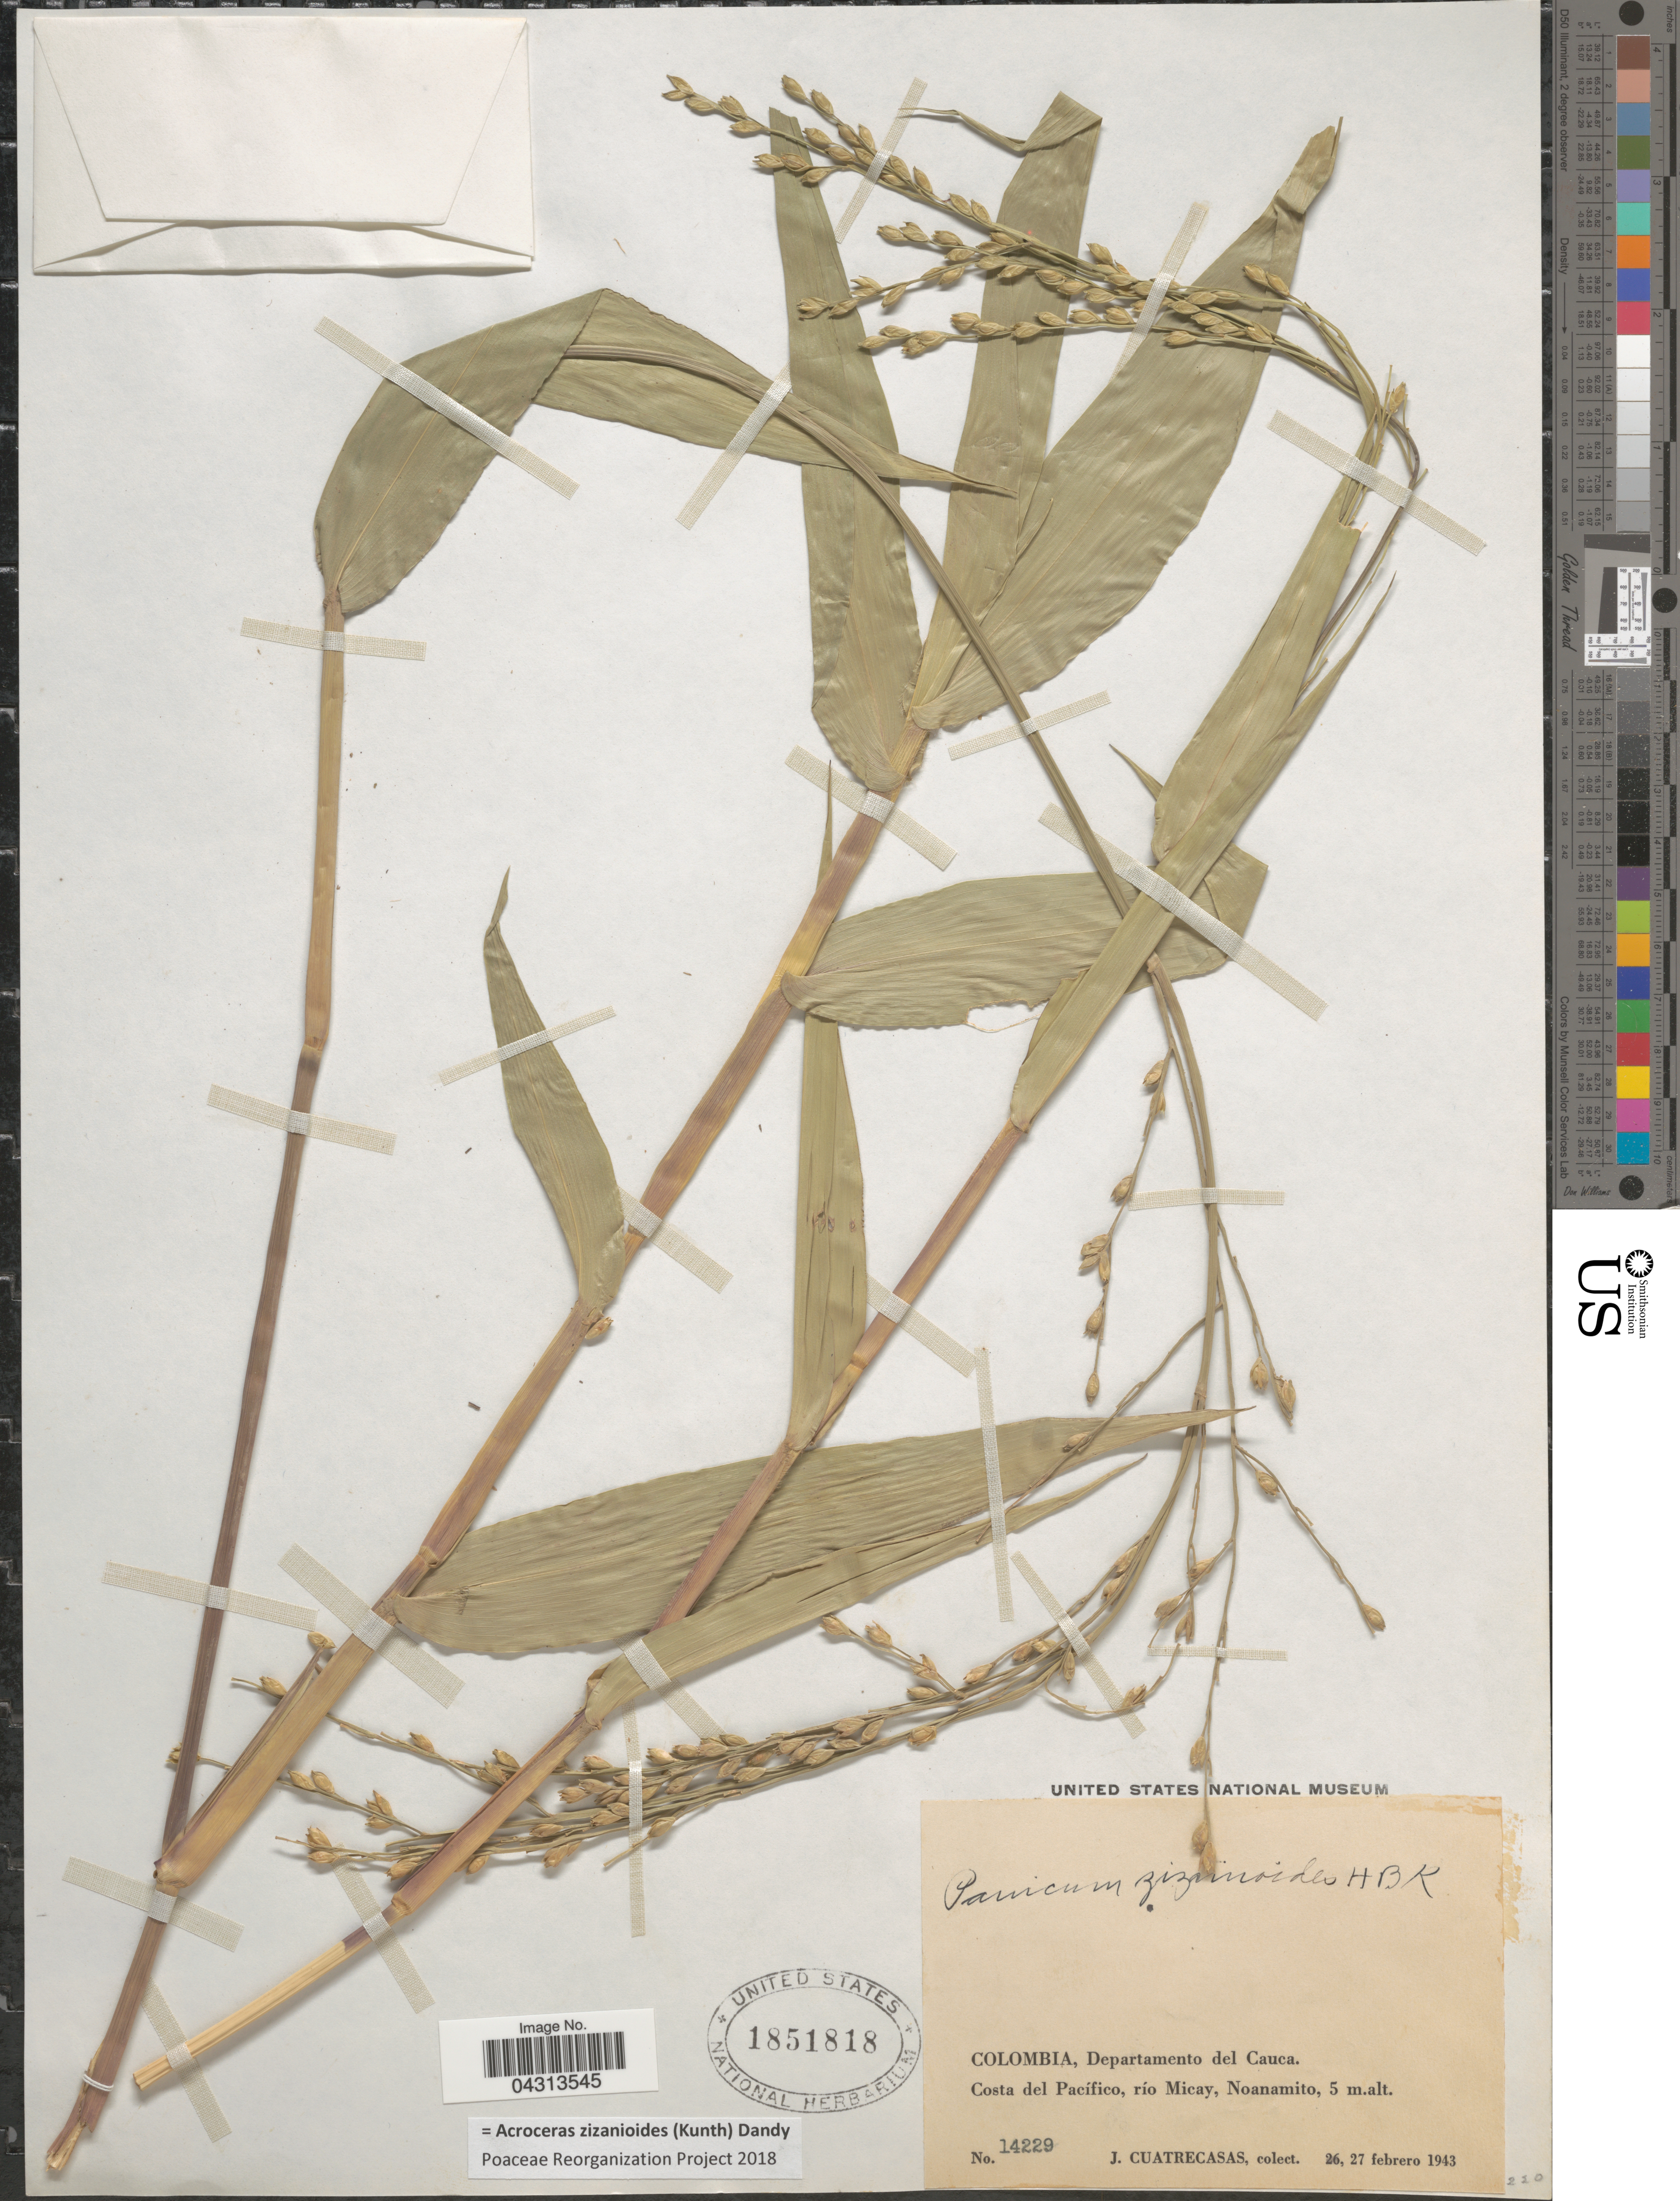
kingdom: Plantae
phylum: Tracheophyta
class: Liliopsida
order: Poales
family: Poaceae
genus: Acroceras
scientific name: Acroceras zizanioides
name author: (Kunth) Dandy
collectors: J. Cuatrecasas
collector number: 14229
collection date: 1943-02-26/1943-02-27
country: Colombia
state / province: Cauca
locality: Departamento del Cauca. Costa del Pacífico, río Micay, Noanamito.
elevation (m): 5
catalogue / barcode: US 1851818